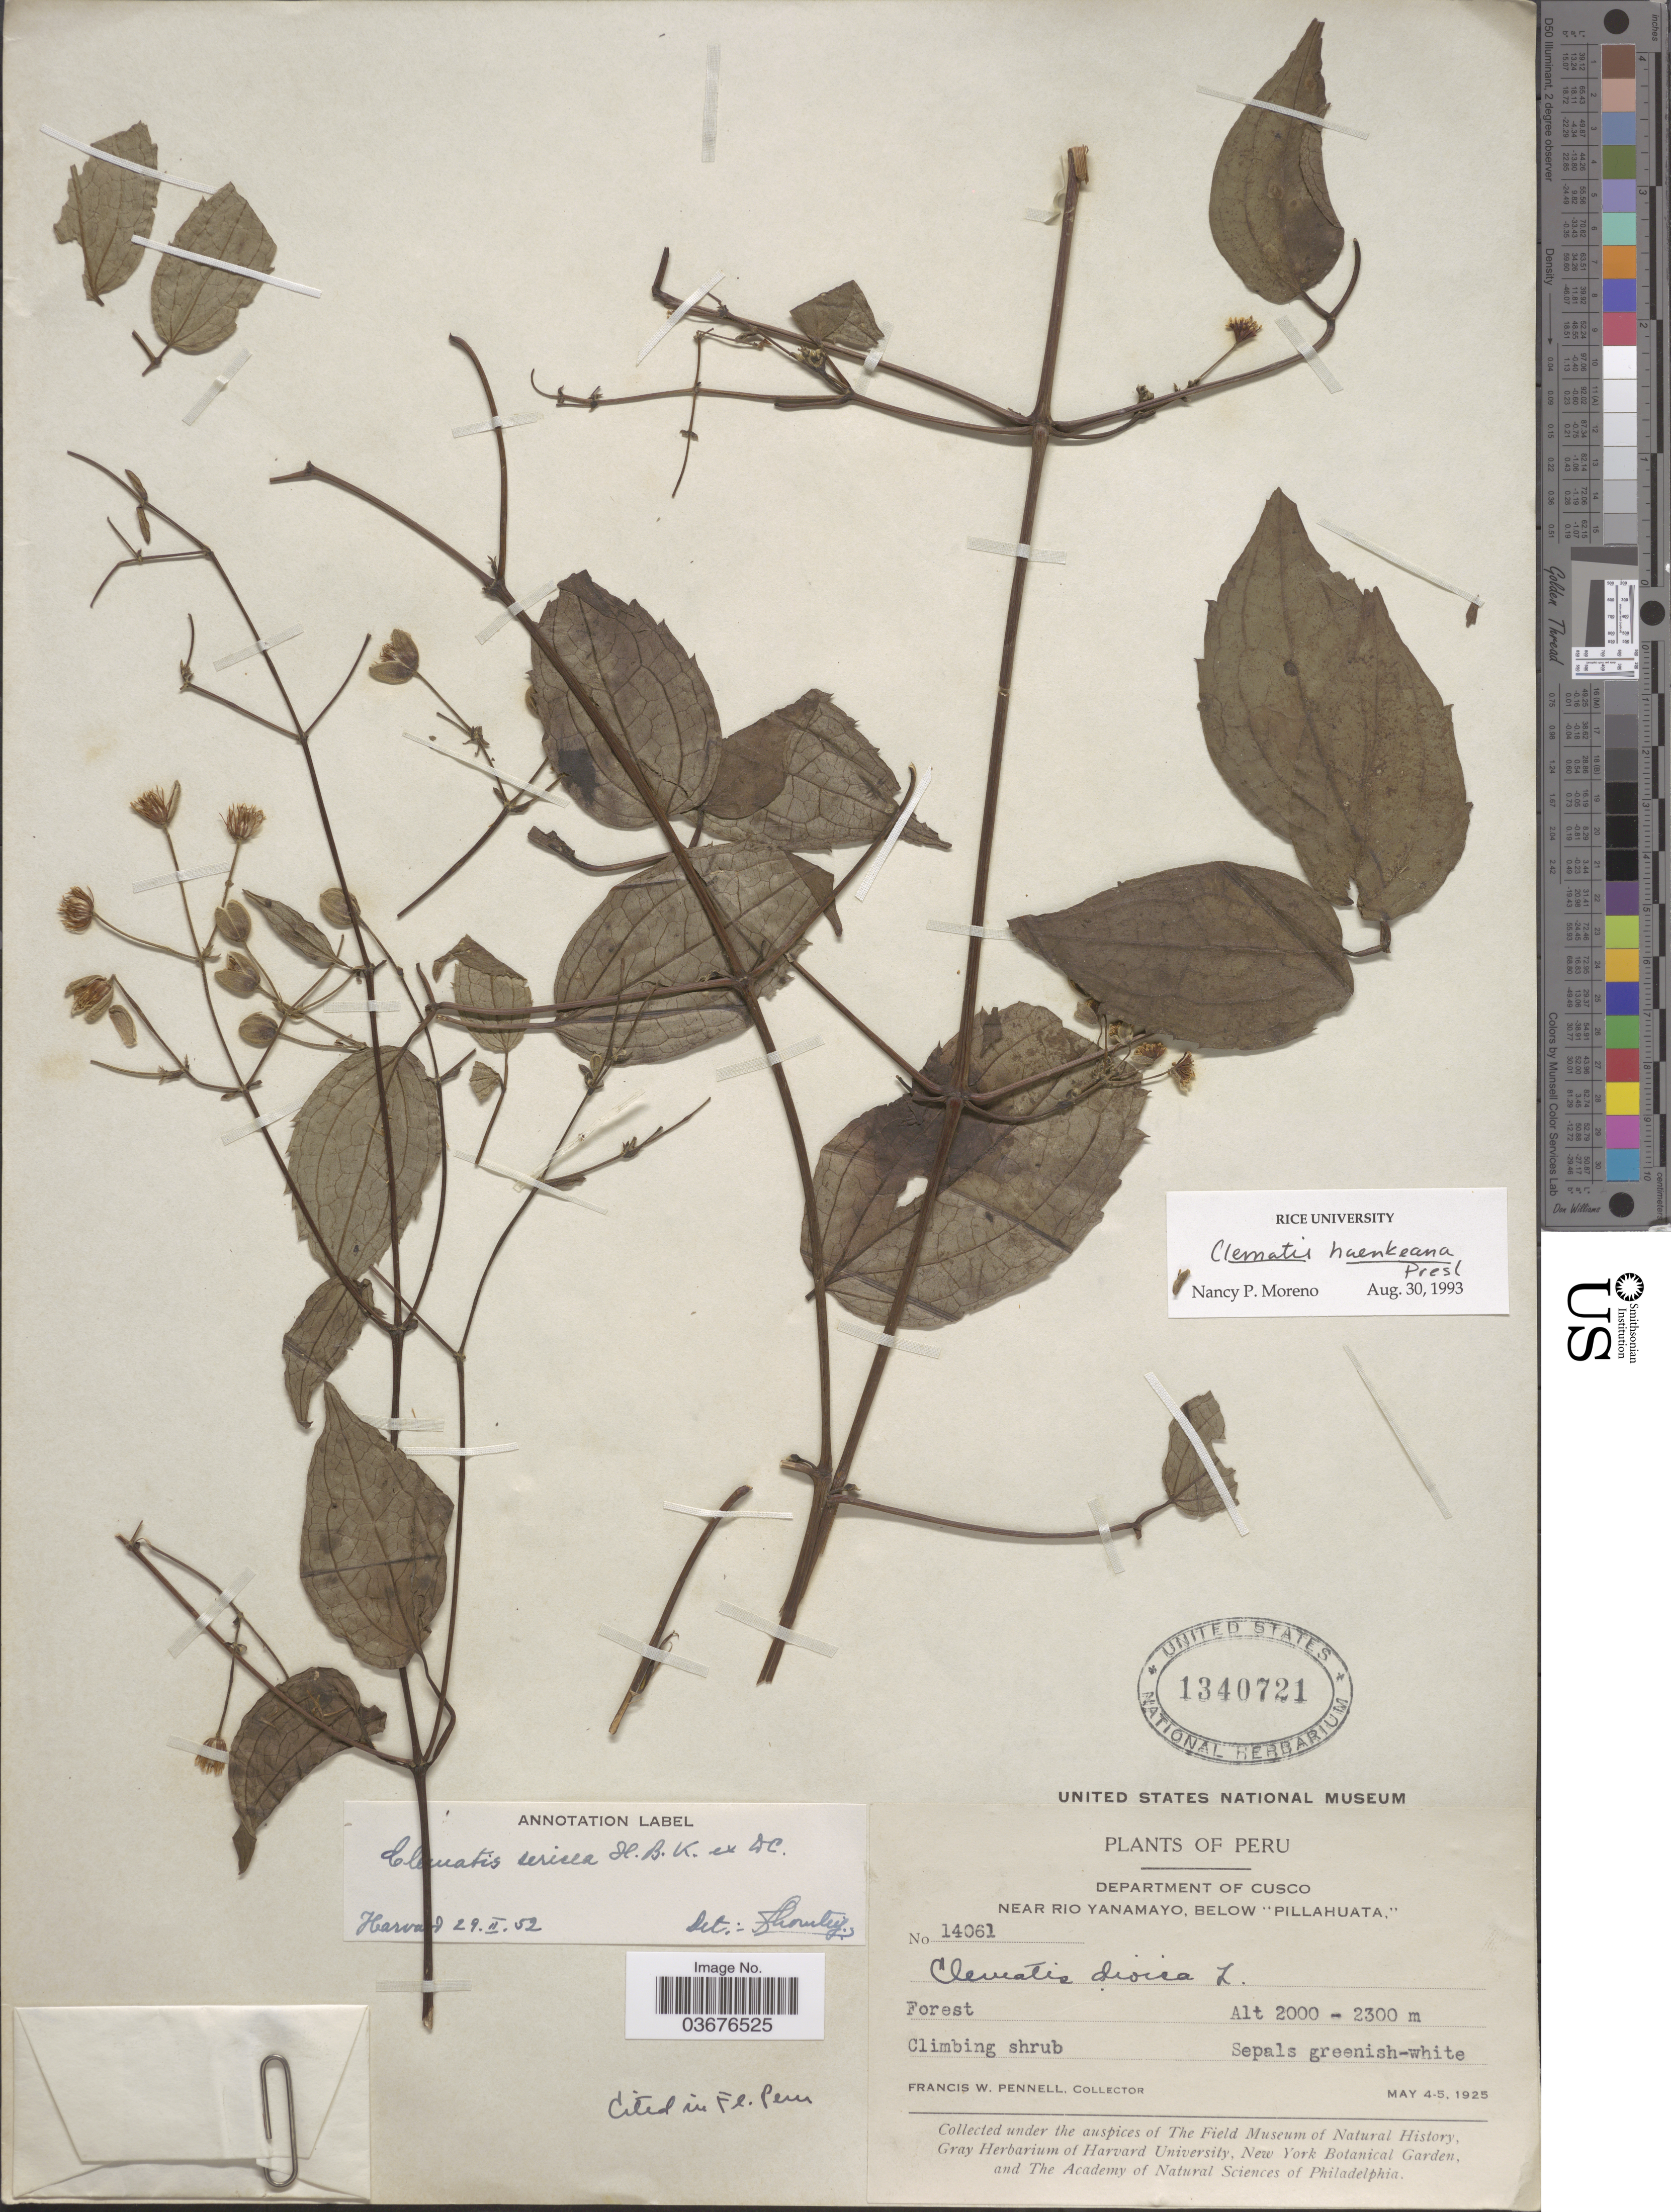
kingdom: Plantae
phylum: Tracheophyta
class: Magnoliopsida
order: Ranunculales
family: Ranunculaceae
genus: Clematis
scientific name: Clematis haenkeana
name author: C. Presl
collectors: F. W. Pennell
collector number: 14061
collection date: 1925-05-04/1925-05-05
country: Peru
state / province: Cusco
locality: Department of Cusco. Near Rio Yanaymayo, below "Pillahuata,".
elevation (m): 2000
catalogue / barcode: US 1340721